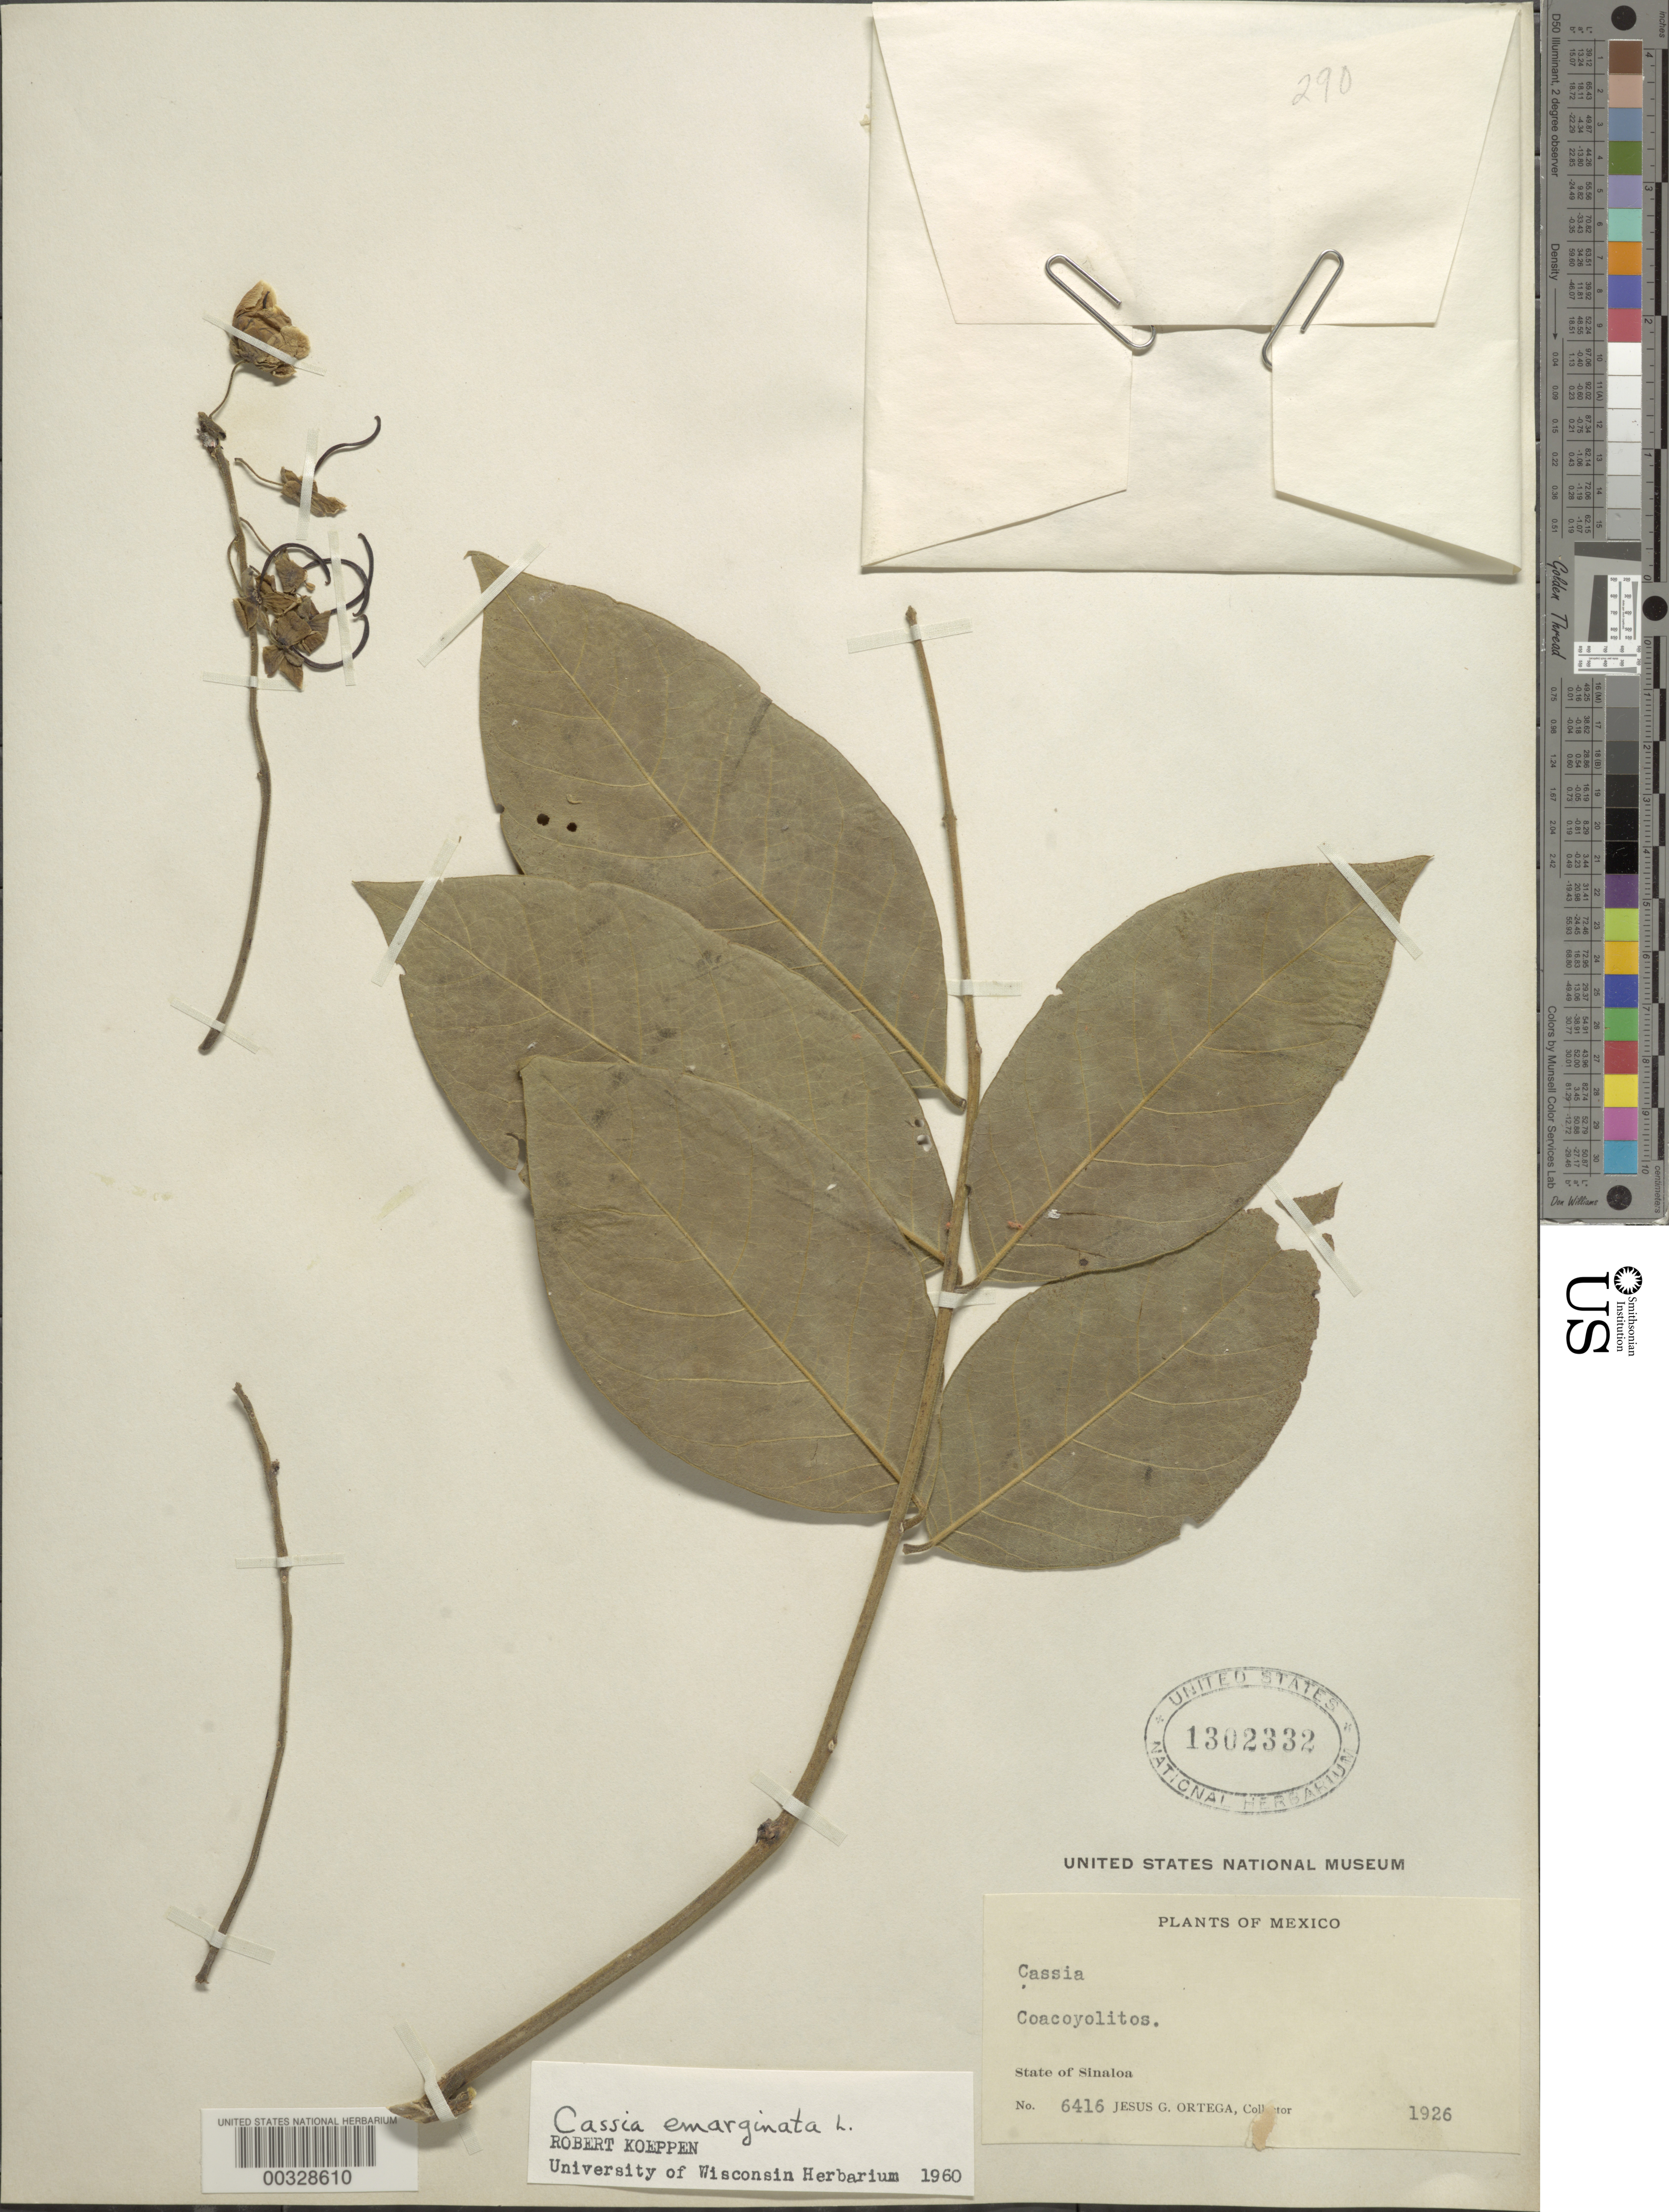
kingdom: Plantae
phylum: Tracheophyta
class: Magnoliopsida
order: Fabales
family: Fabaceae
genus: Senna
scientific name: Senna emarginata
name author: L.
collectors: J. Ortega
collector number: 6416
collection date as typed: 1926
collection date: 1926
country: Mexico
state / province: Sinaloa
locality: Coacoyolitos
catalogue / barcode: US 1302332